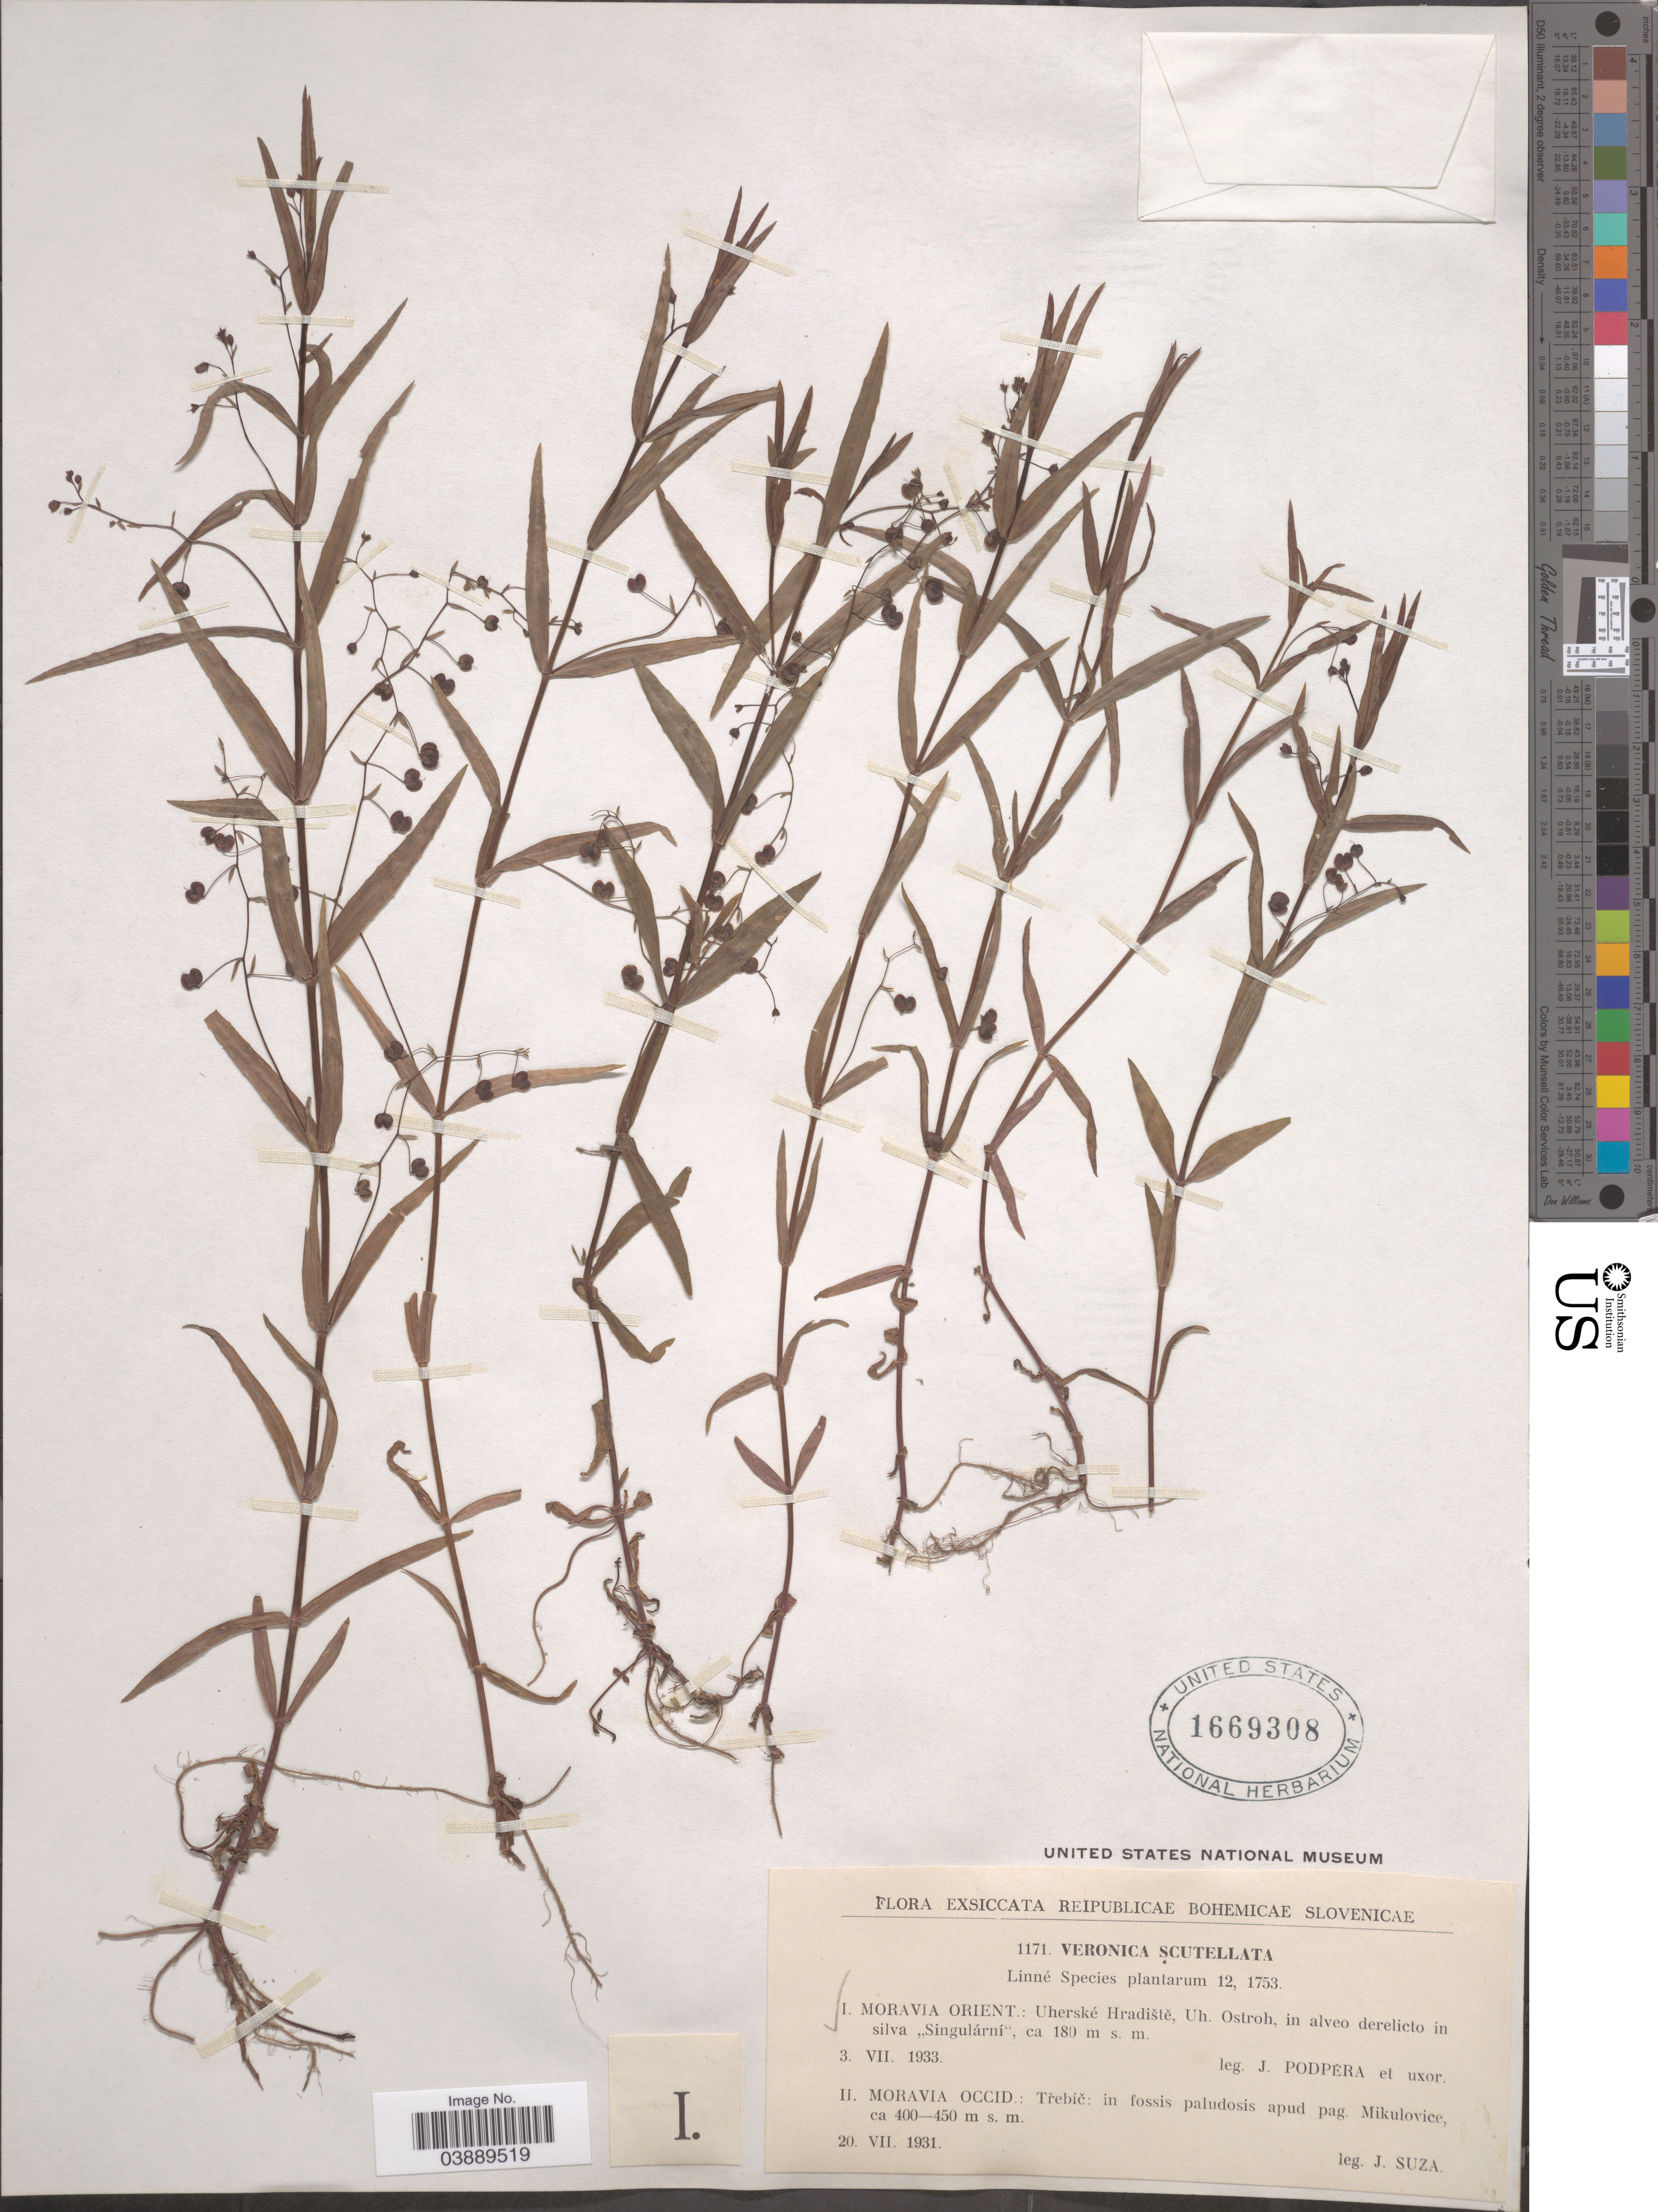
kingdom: Plantae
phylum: Tracheophyta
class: Magnoliopsida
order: Lamiales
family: Plantaginaceae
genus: Veronica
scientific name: Veronica scutellata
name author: L.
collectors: J. Podpera & Uxor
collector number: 1171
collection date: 1933-07-03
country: Czechia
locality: Moravia Orient.: Uherské Hradiště, Uh. Ostroh, in alveo derelicto in silva "Singulární".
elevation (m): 180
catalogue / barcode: US 1669308